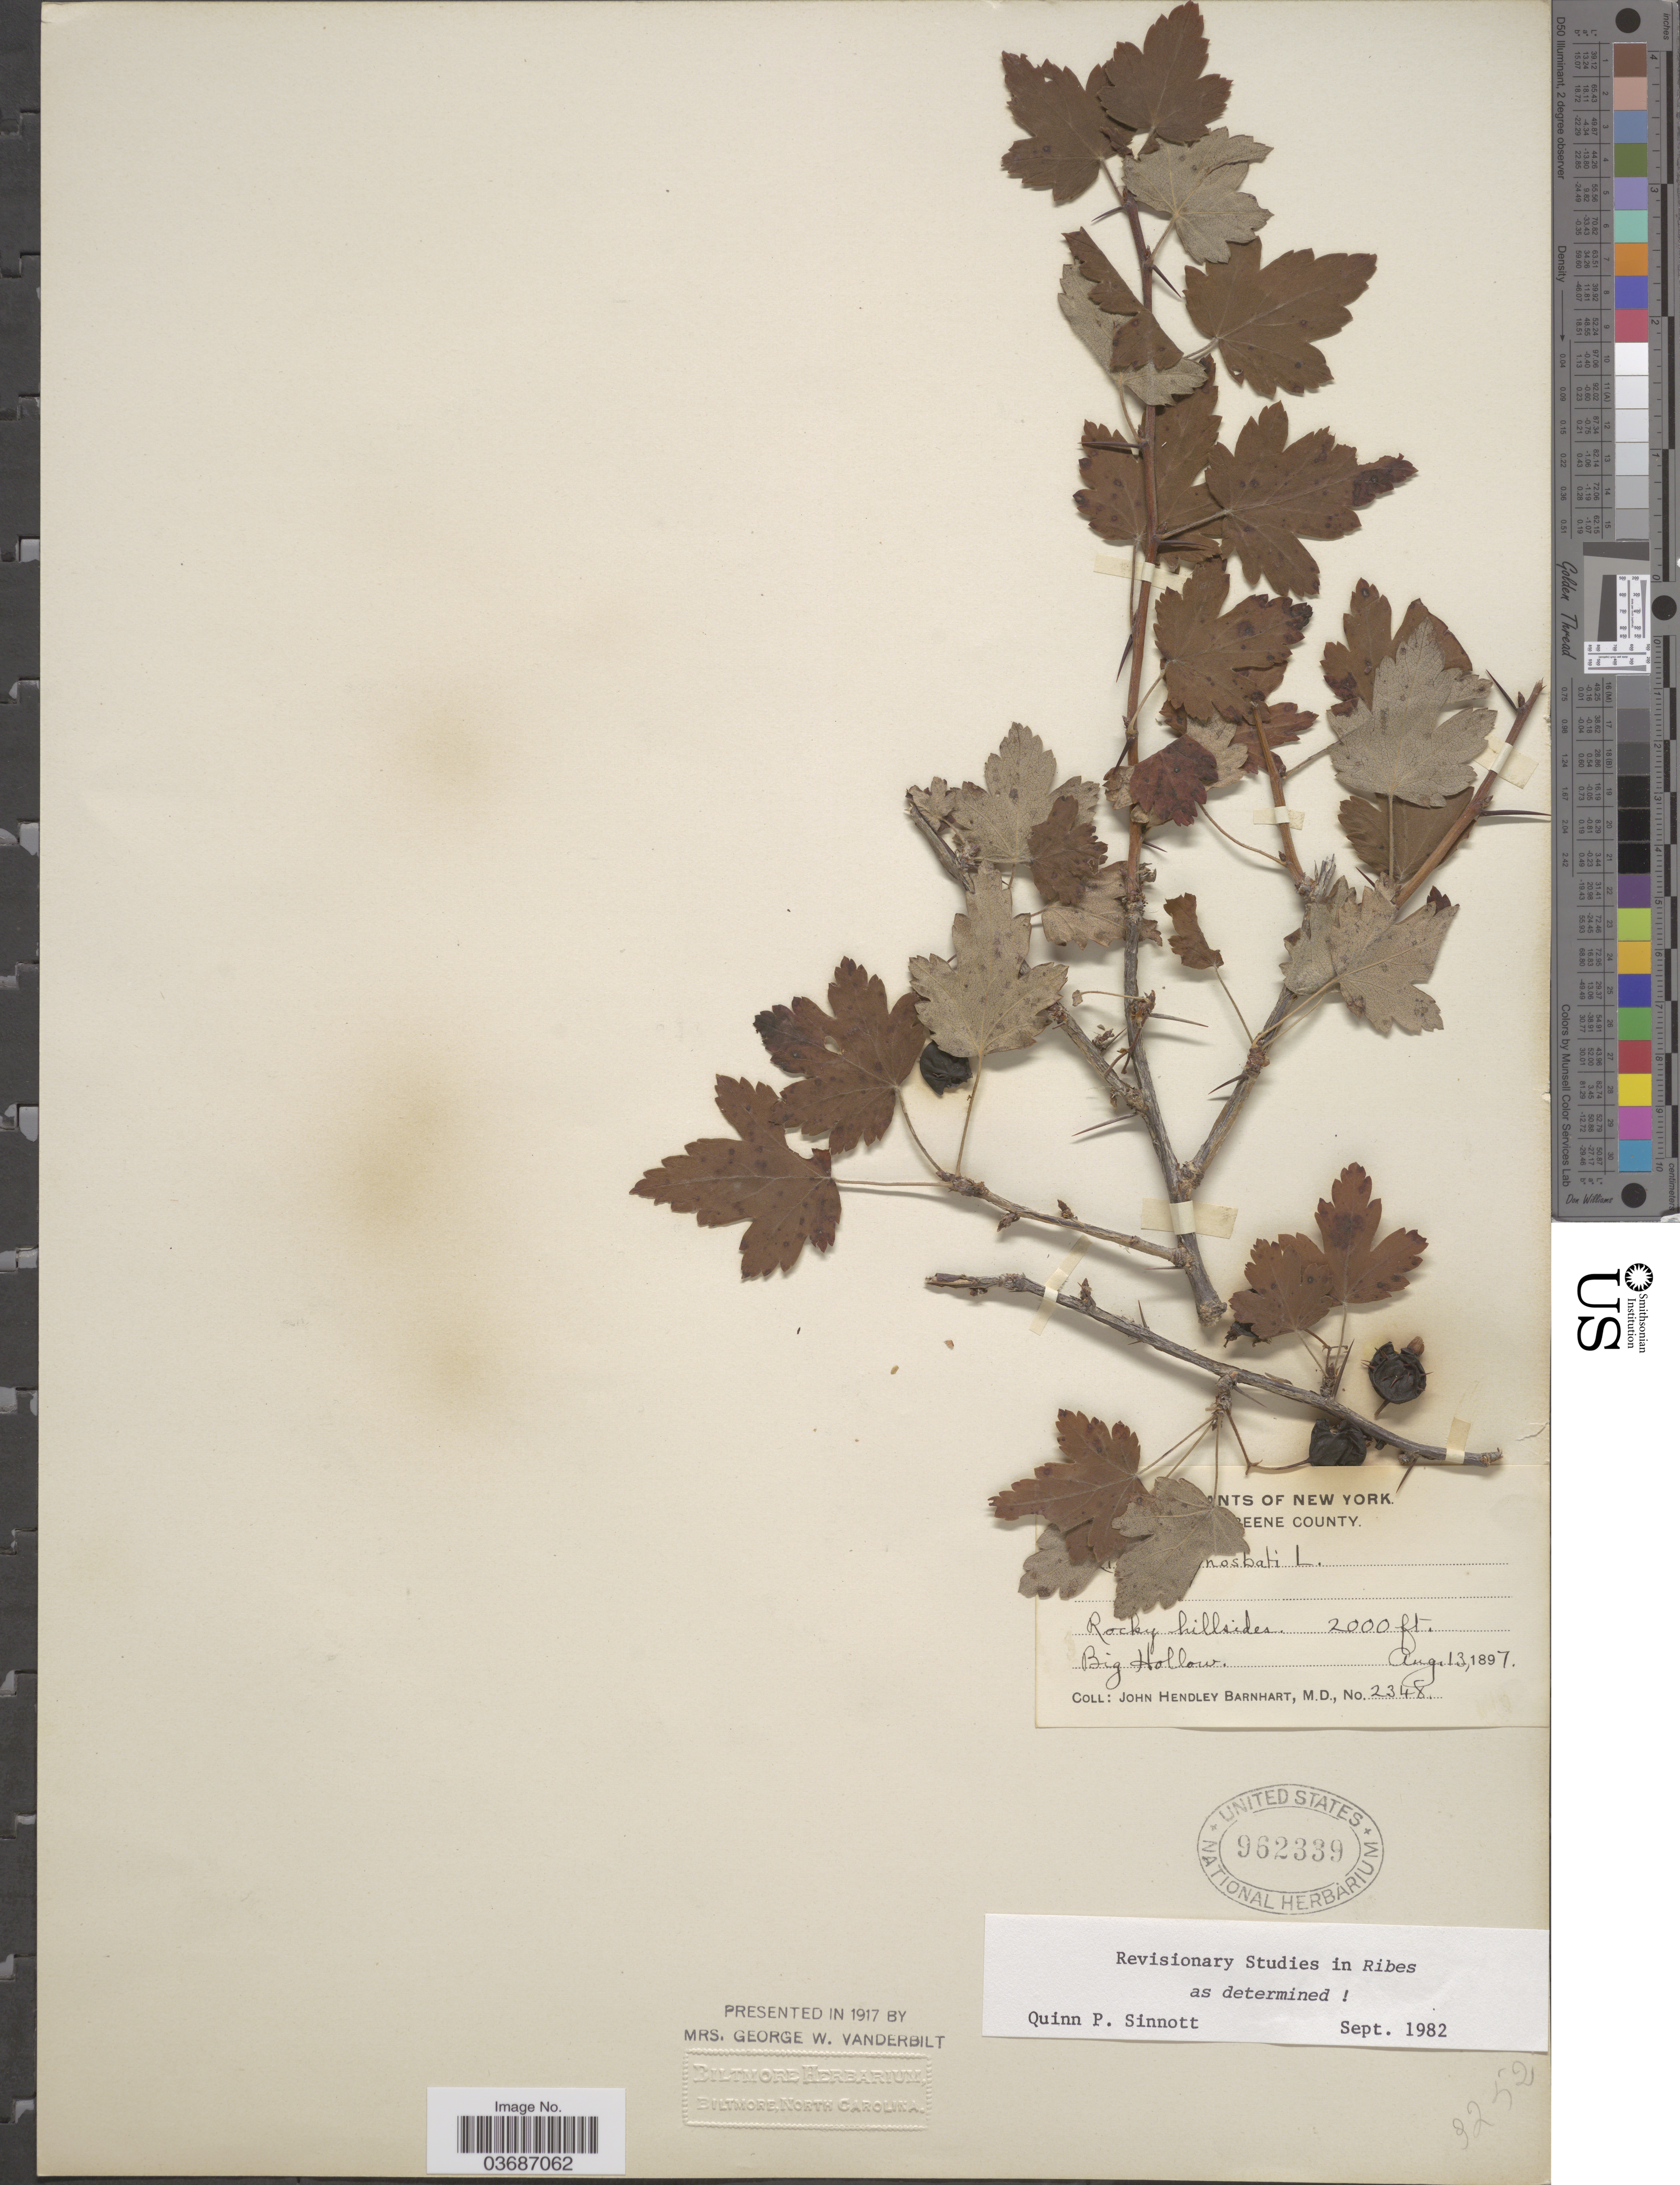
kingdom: Plantae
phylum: Tracheophyta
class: Magnoliopsida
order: Saxifragales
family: Grossulariaceae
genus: Ribes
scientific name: Ribes cynosbati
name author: L.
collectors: J. H. Barnhart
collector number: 2348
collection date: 1897-08-13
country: United States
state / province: New York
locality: Greene County. Big Hollow.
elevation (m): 610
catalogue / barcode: US 962339